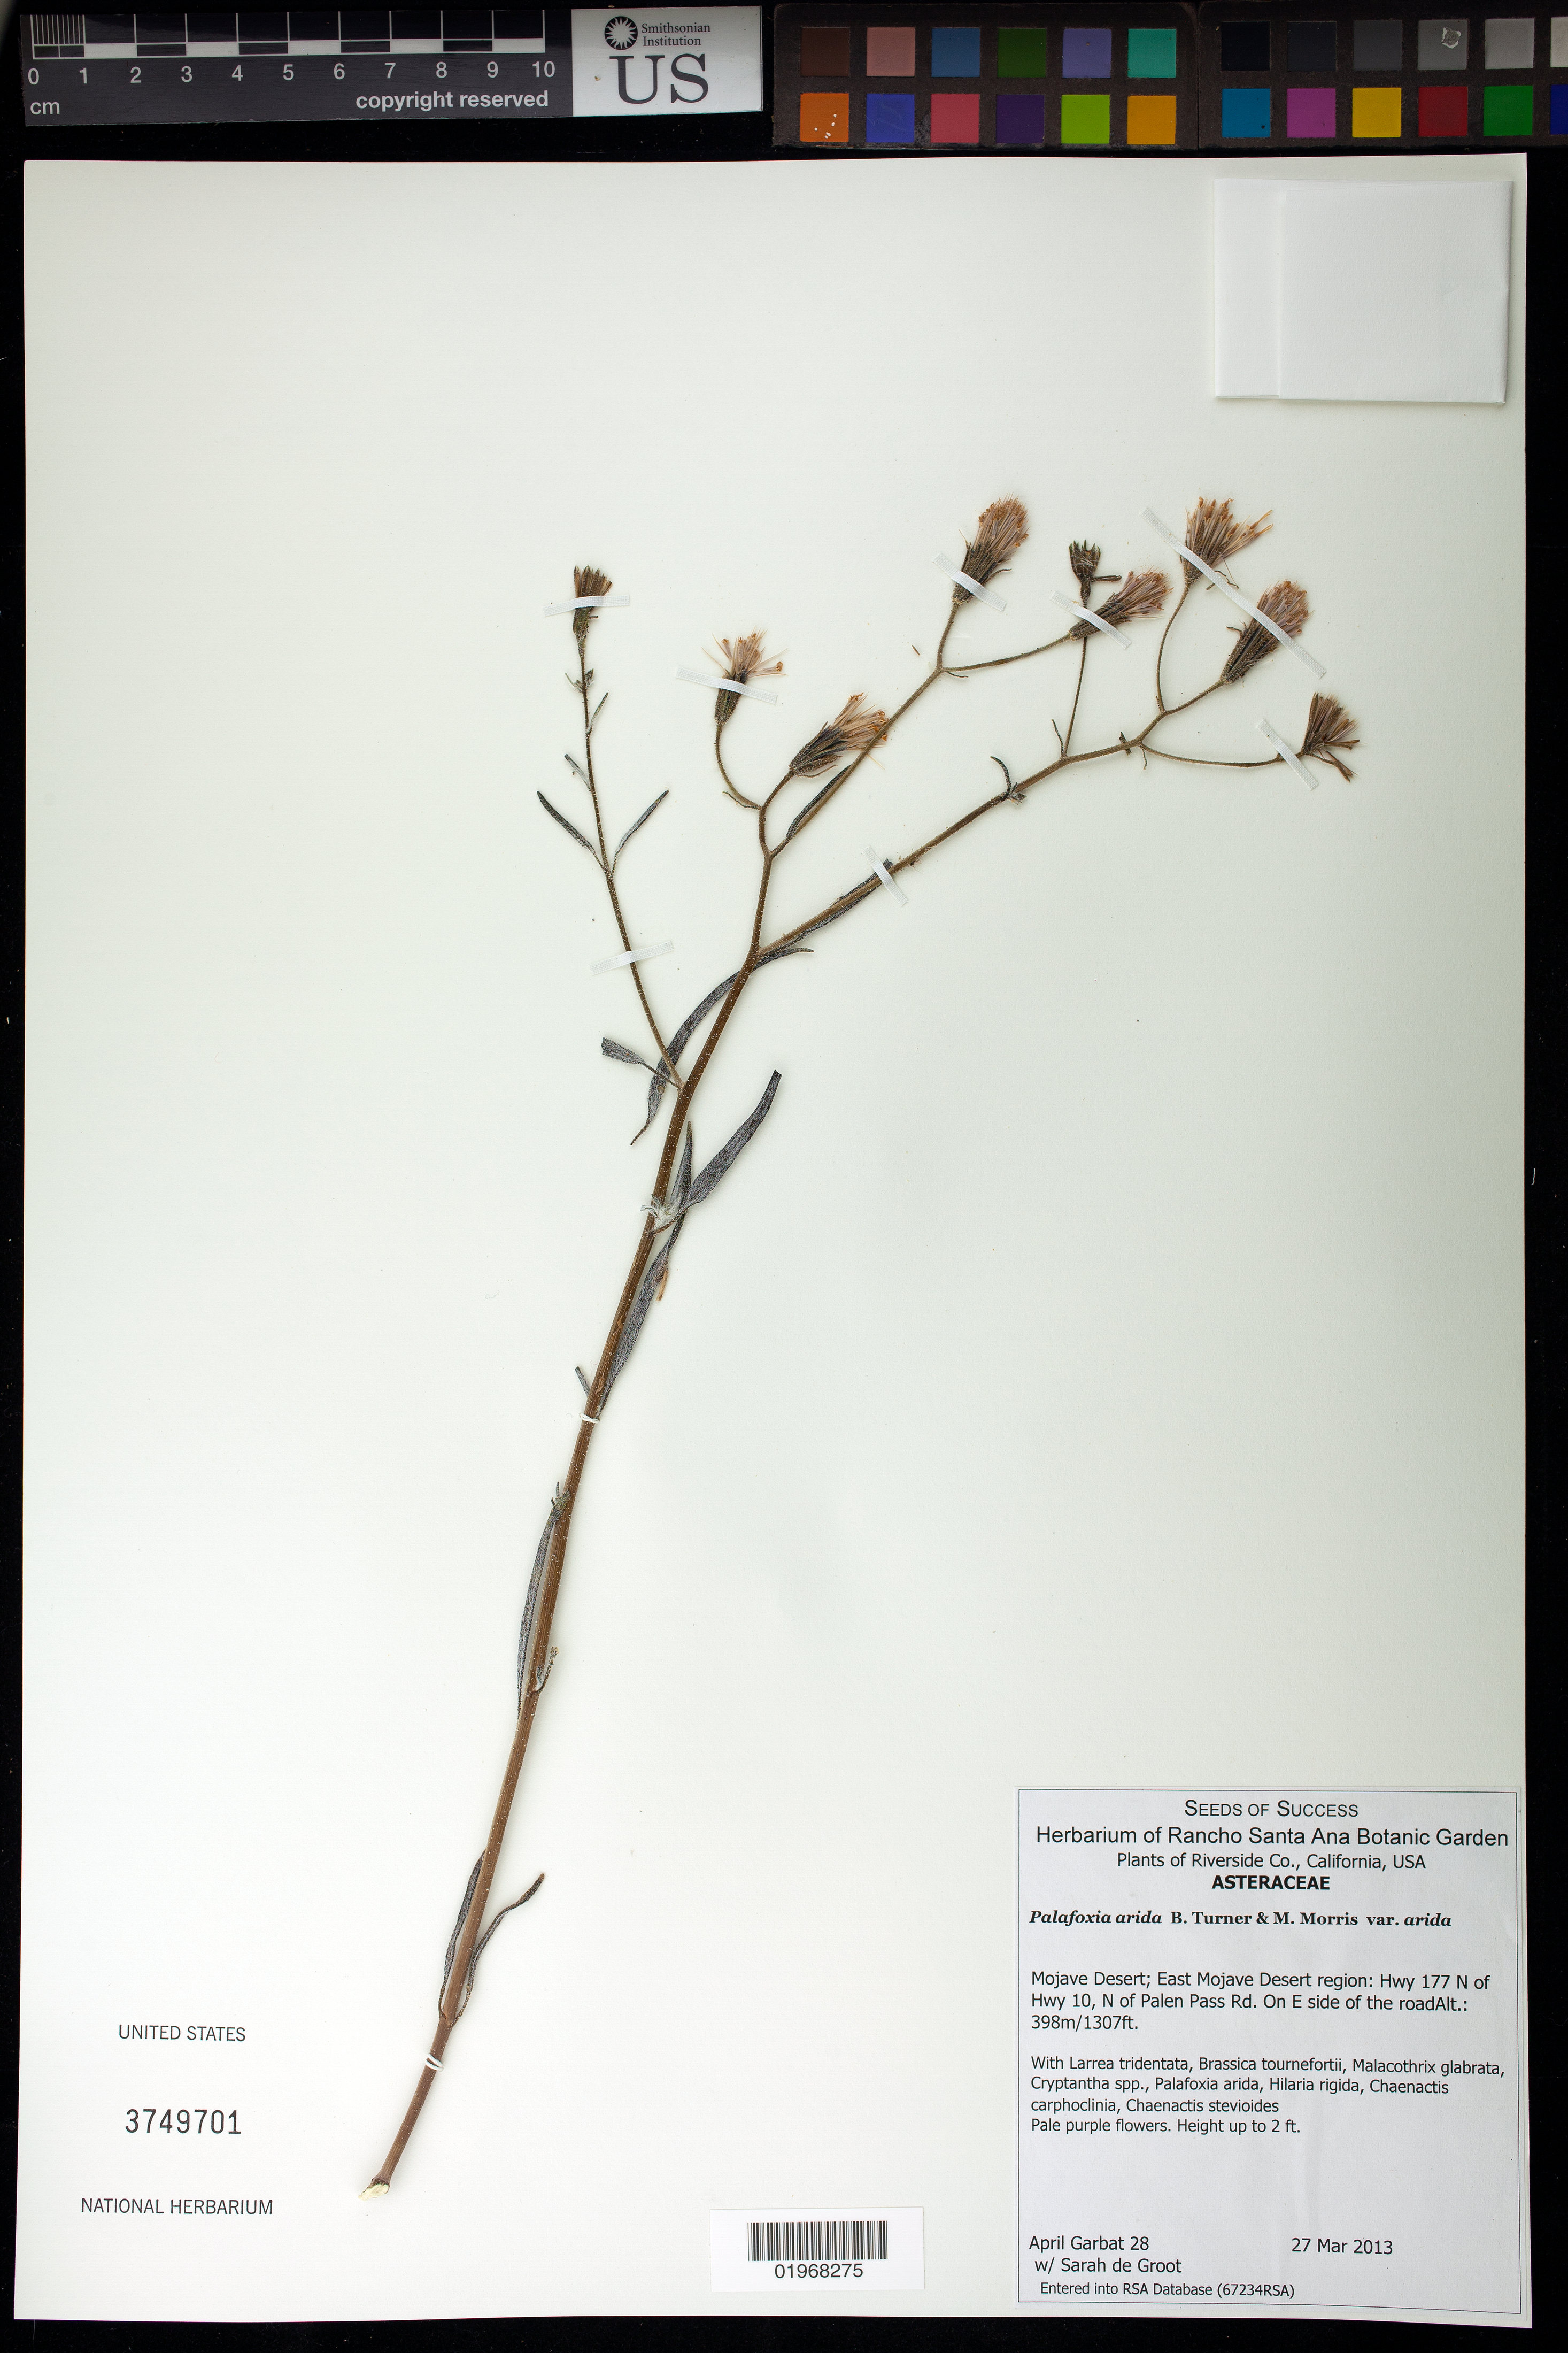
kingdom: Plantae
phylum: Tracheophyta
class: Magnoliopsida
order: Asterales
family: Asteraceae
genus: Palafoxia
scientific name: Palafoxia arida var. arida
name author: B.L. Turner & M.I. Morris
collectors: A. Garbat & S. De Groot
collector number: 28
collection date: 2013-03-27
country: United States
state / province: California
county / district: Riverside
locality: Mojave Desert, East region. Hwy 177 N of Hwy 10, N of Palen Pass Rd.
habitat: With Larrea tridentata, Palafoxia arida, Hilaria rigida, ect.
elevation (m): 398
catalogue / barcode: US 3749701